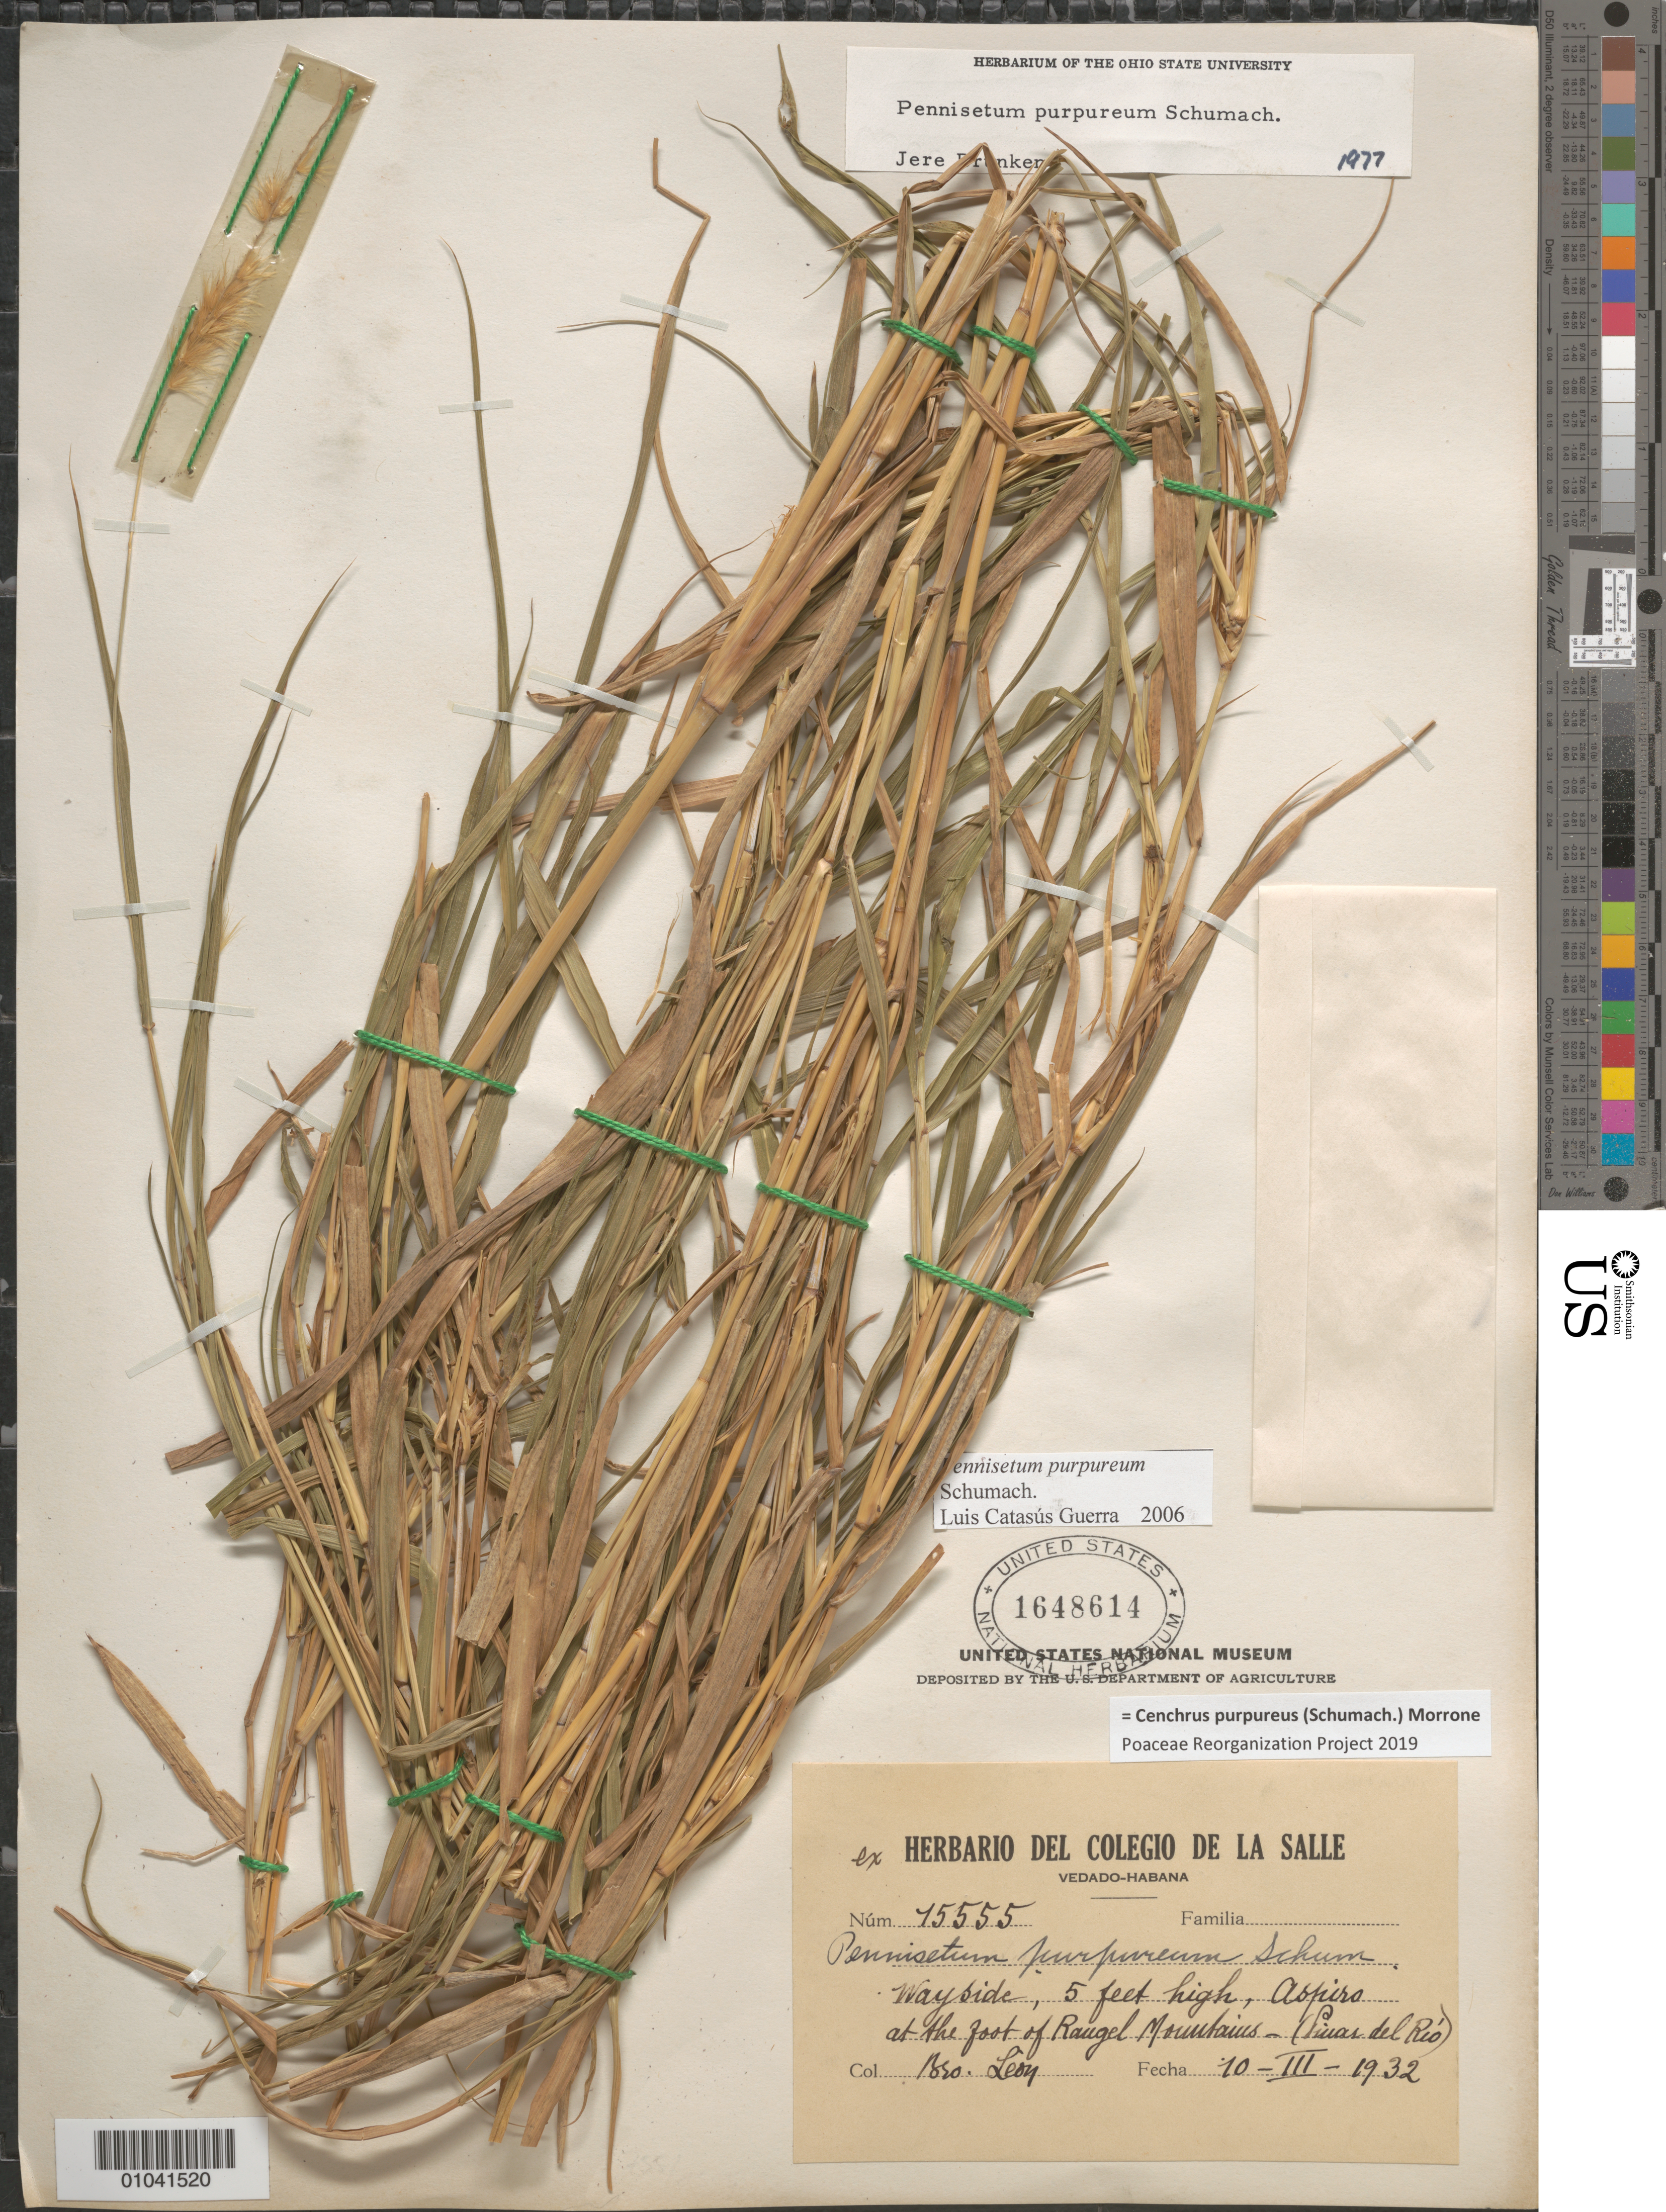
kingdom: Plantae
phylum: Tracheophyta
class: Liliopsida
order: Poales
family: Poaceae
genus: Cenchrus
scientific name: Cenchrus purpureus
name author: (Schumach.) Morrone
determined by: Poaceae Reorganization Project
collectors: Bro. León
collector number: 15555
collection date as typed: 10 Mar 1932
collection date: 1932-03-10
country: Cuba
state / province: Pinar del Rio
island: Cuba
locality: Aspiro, at the foot of Raugel Mountains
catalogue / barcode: US 1648614